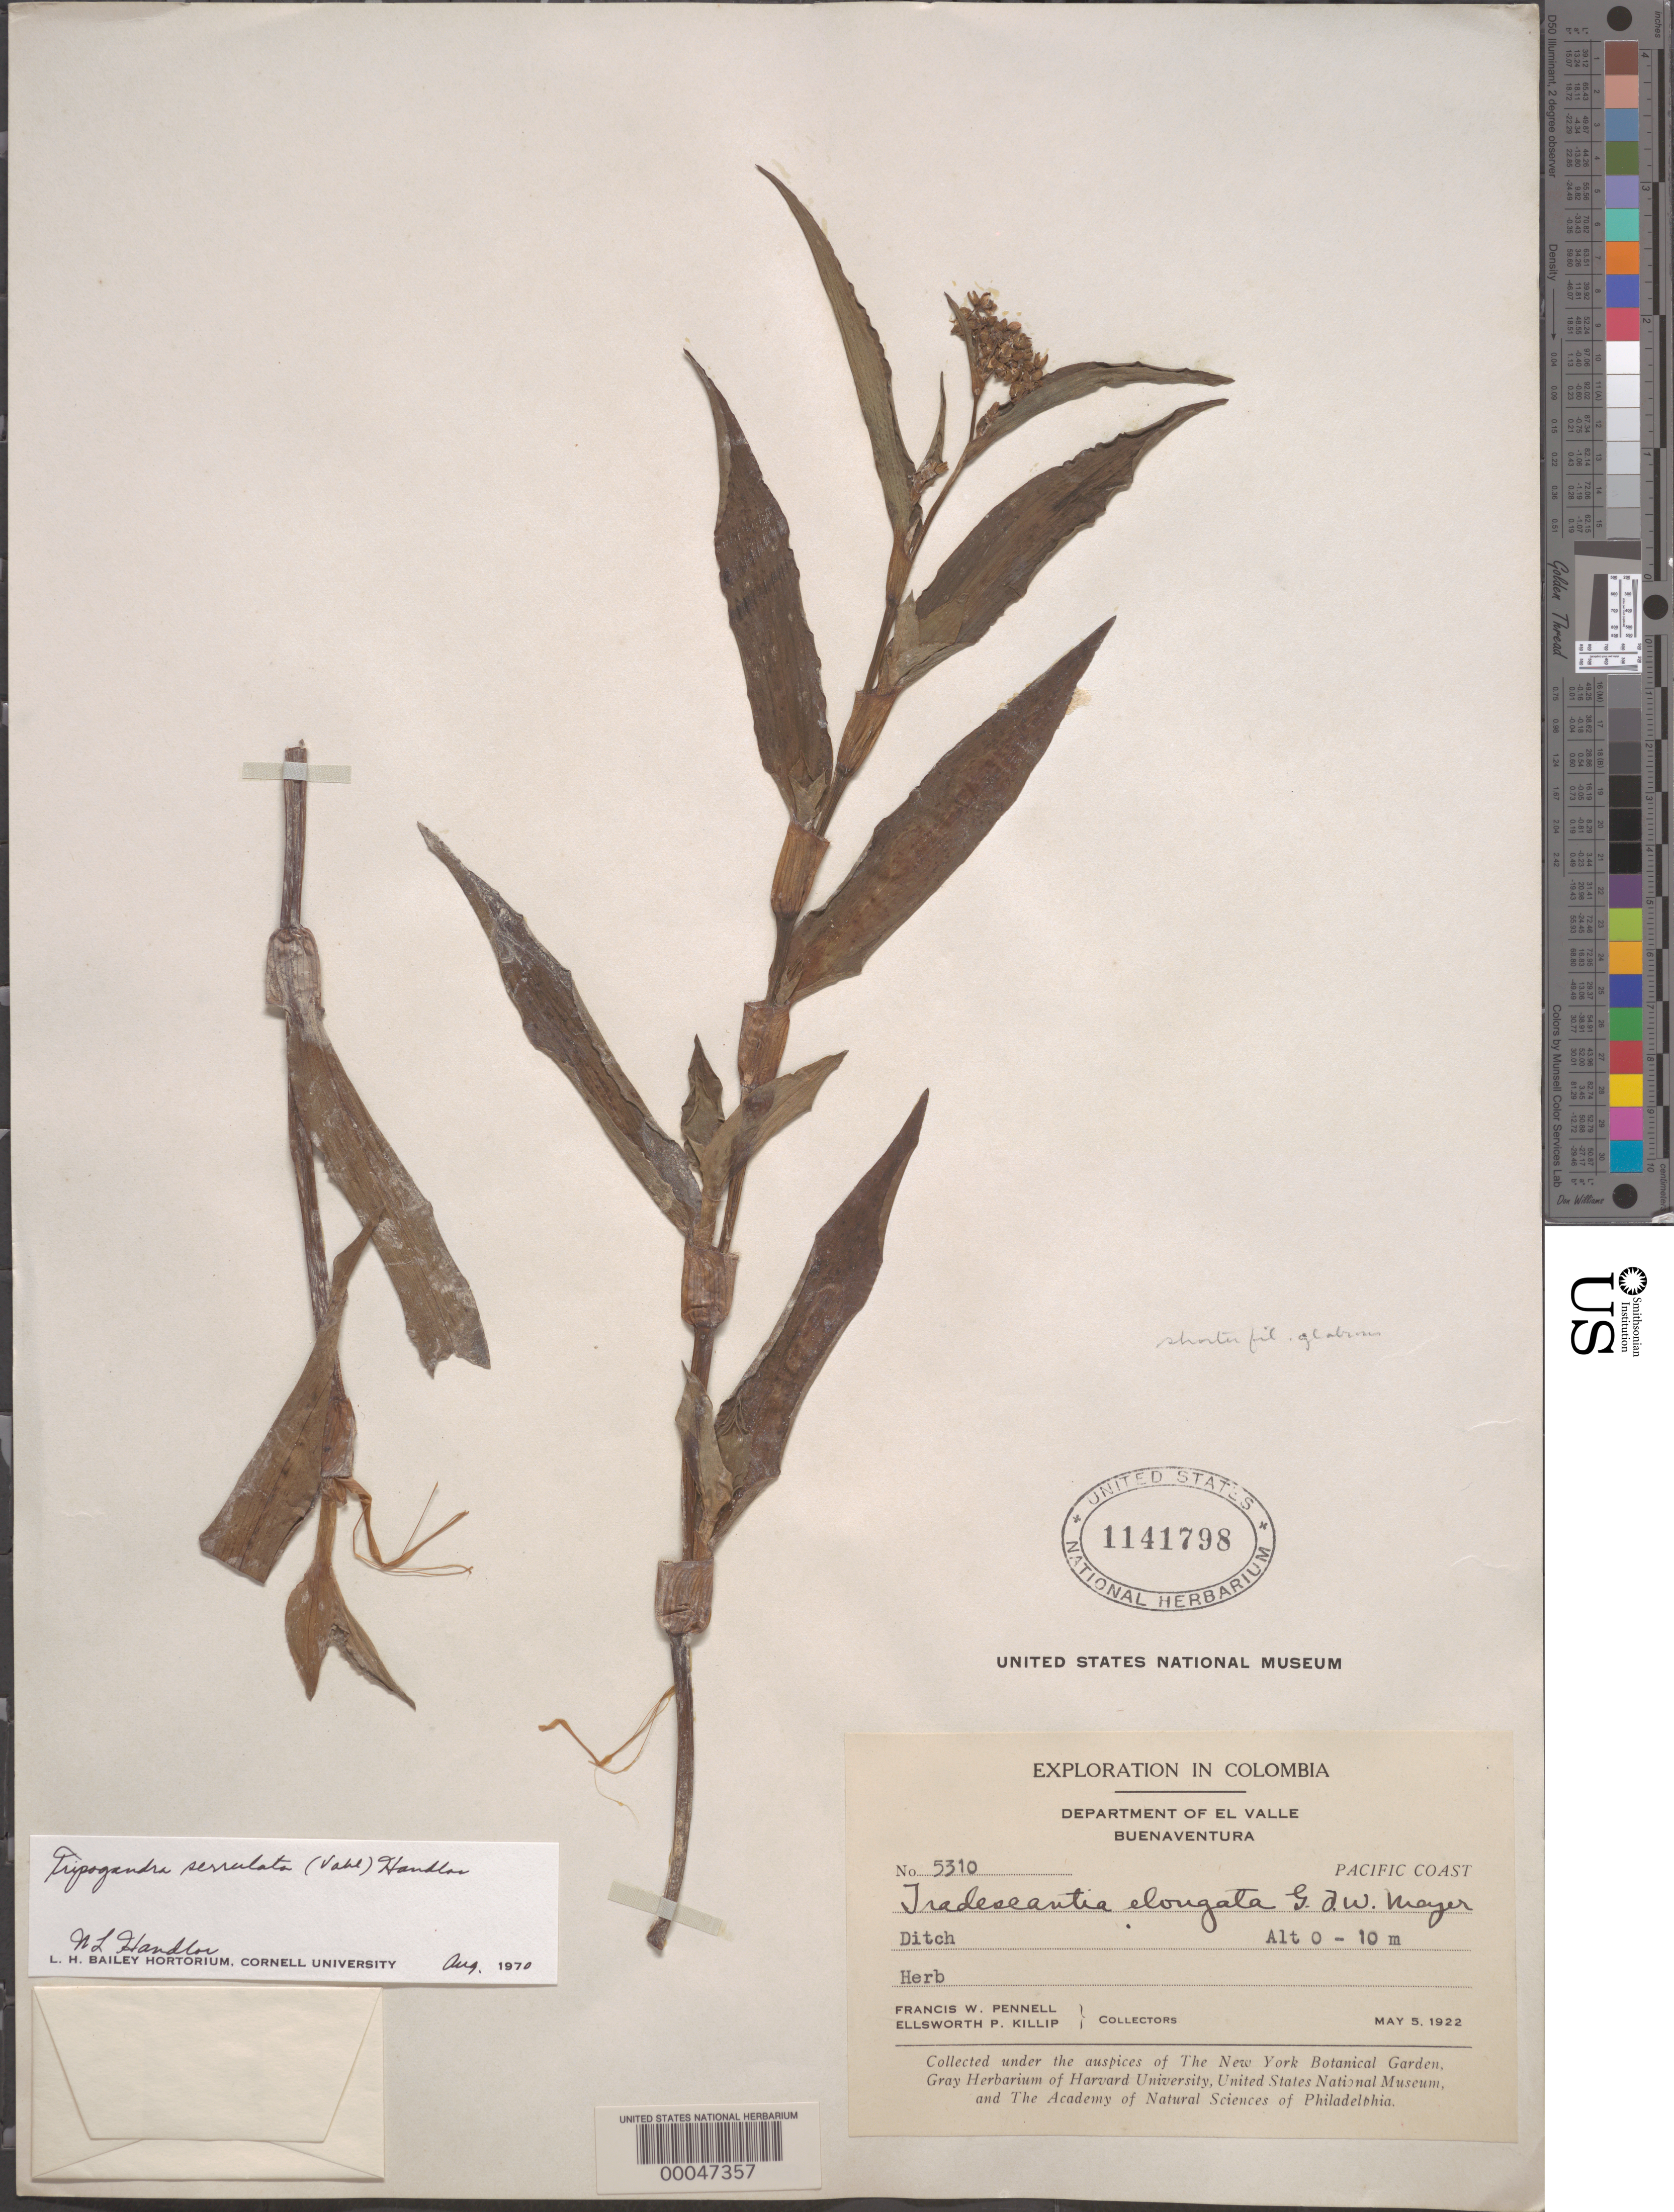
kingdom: Plantae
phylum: Tracheophyta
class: Liliopsida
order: Commelinales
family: Commelinaceae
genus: Tripogandra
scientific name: Tripogandra serrulata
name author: (Vahl) Handlos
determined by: Handlos, W. L.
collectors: F. W. Pennell & E. P. Killip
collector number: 5310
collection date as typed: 05 May 1922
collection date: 1922-05-05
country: Colombia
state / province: Valle del Cauca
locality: Buena Ventura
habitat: Ditch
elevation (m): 1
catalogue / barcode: US 1141798